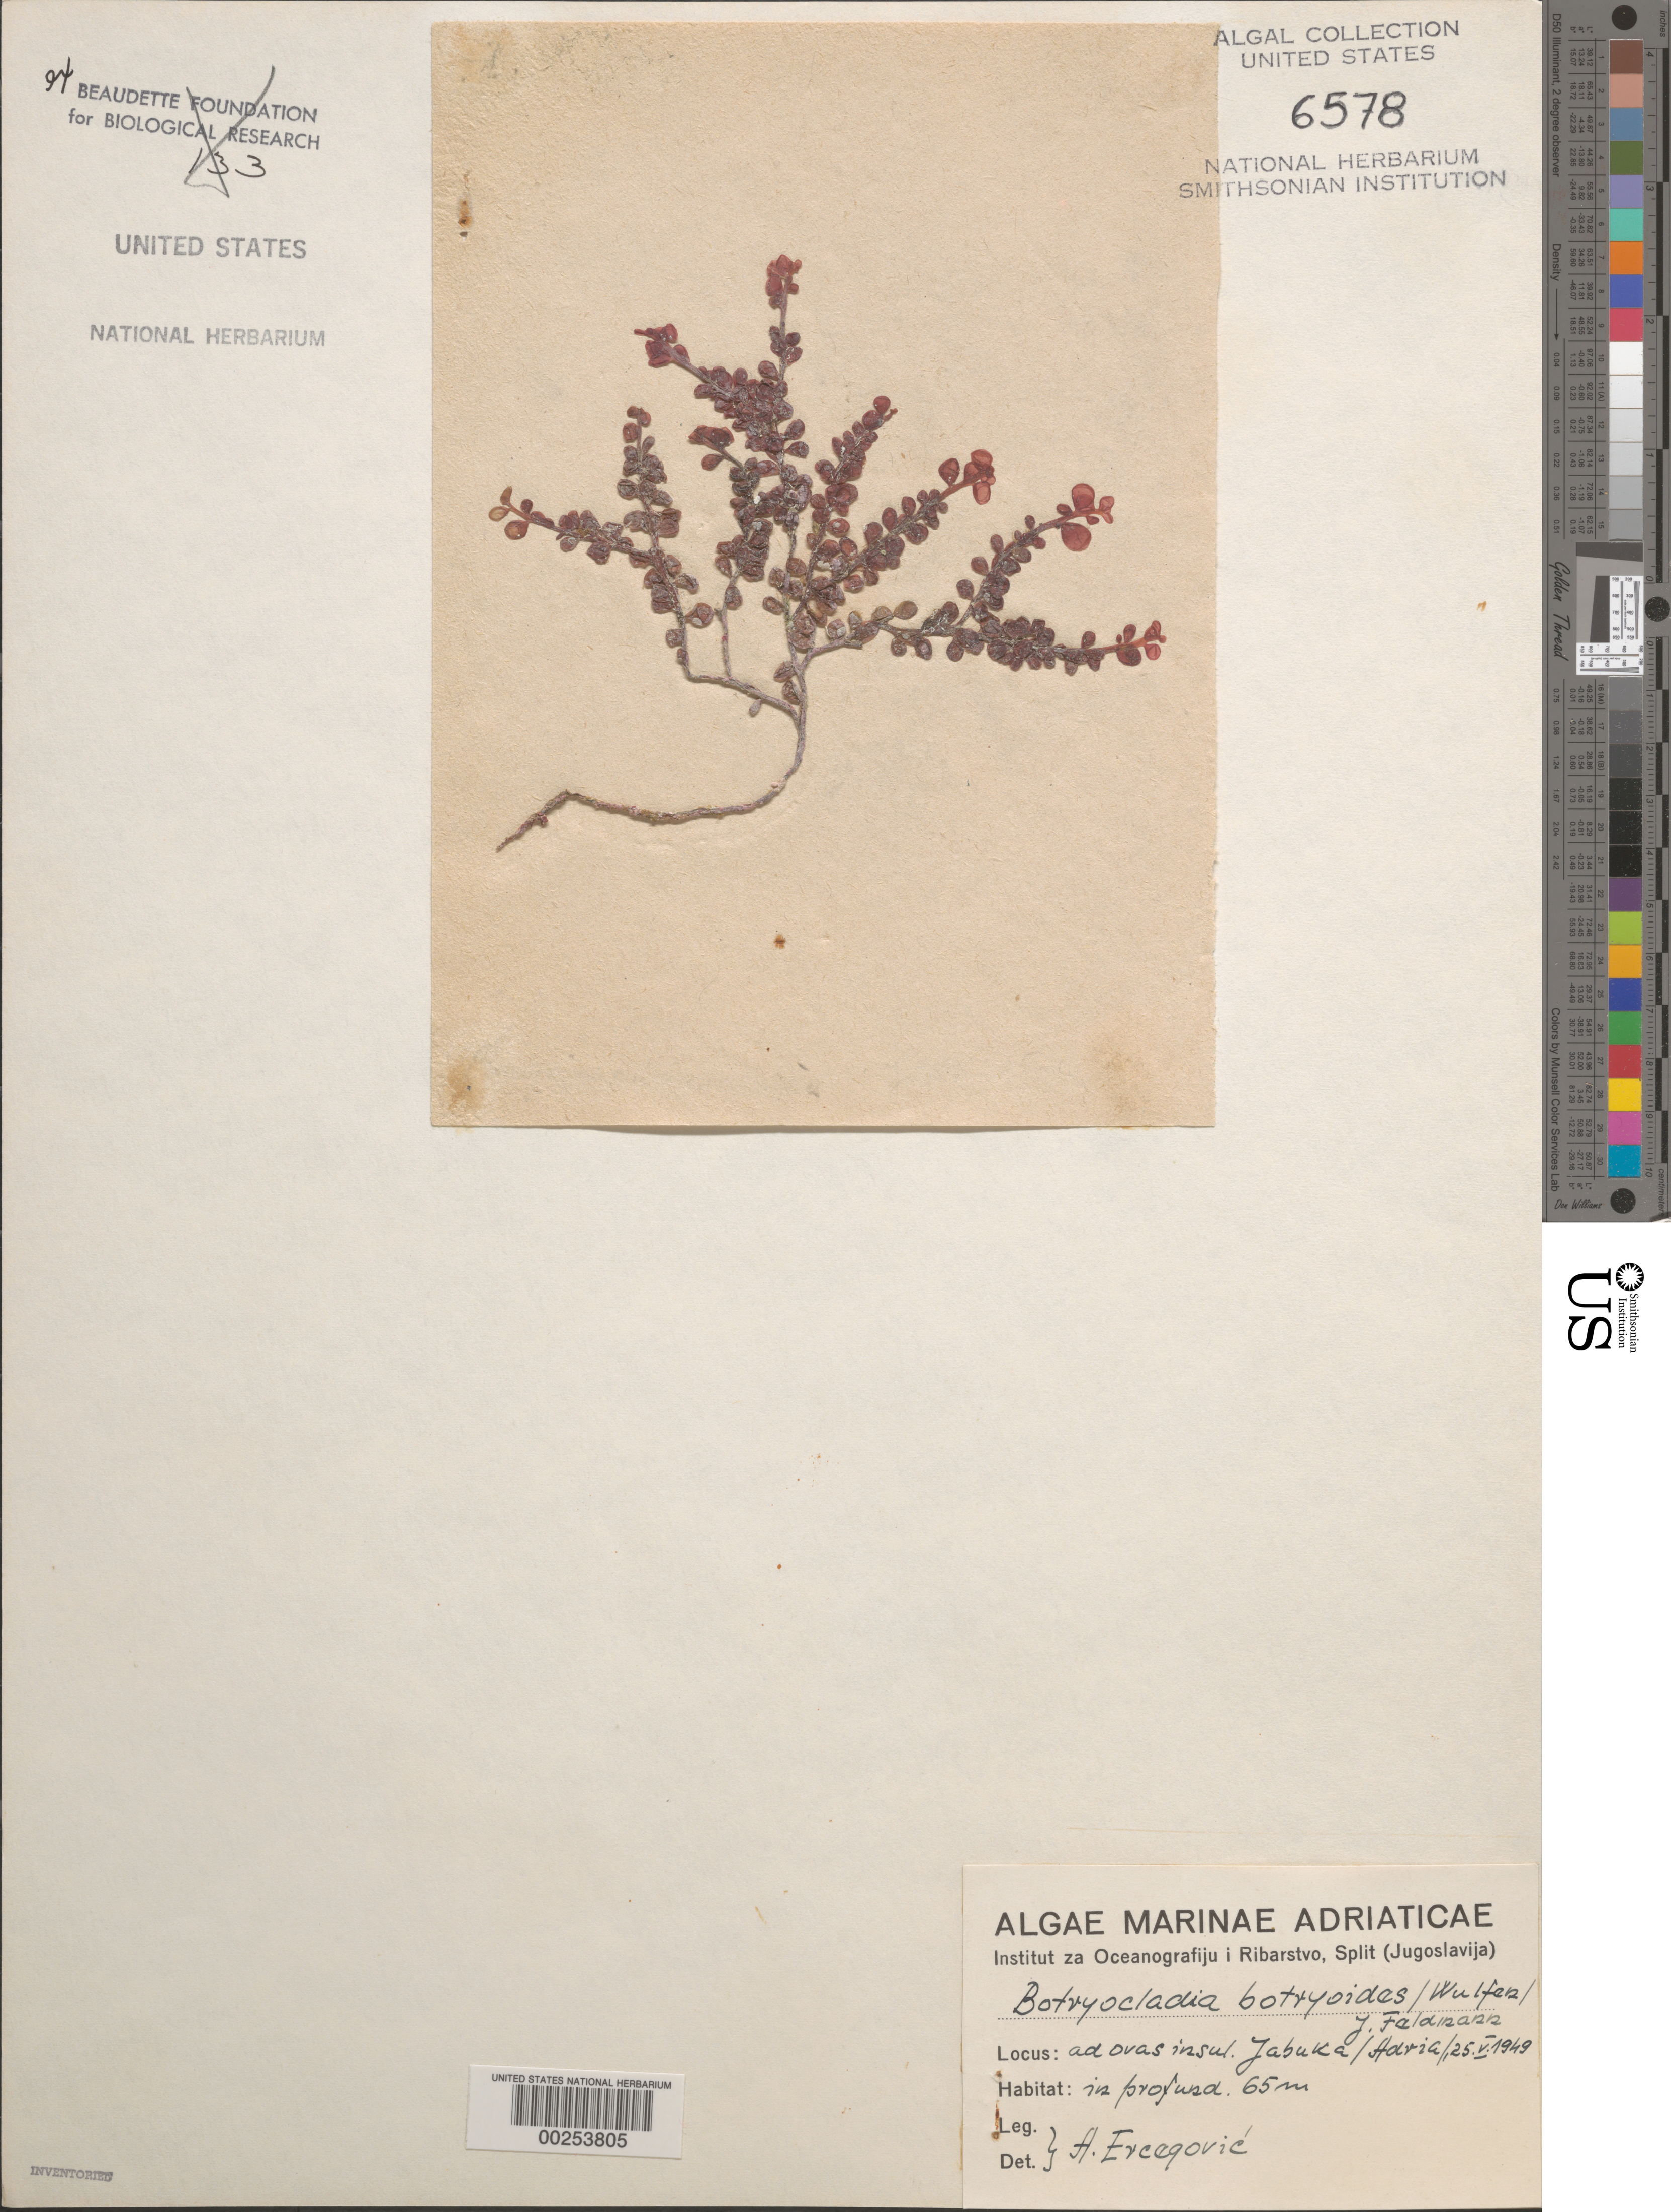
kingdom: Plantae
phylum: Rhodophyta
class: Florideophyceae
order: Rhodymeniales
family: Rhodymeniaceae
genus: Botryocladia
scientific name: Botryocladia botryoides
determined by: Ercegovic, A.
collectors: A. Ercegovic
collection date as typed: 25 May 1949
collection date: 1949-05-25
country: Croatia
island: Jabuka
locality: Adriatic Sea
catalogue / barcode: US 6578